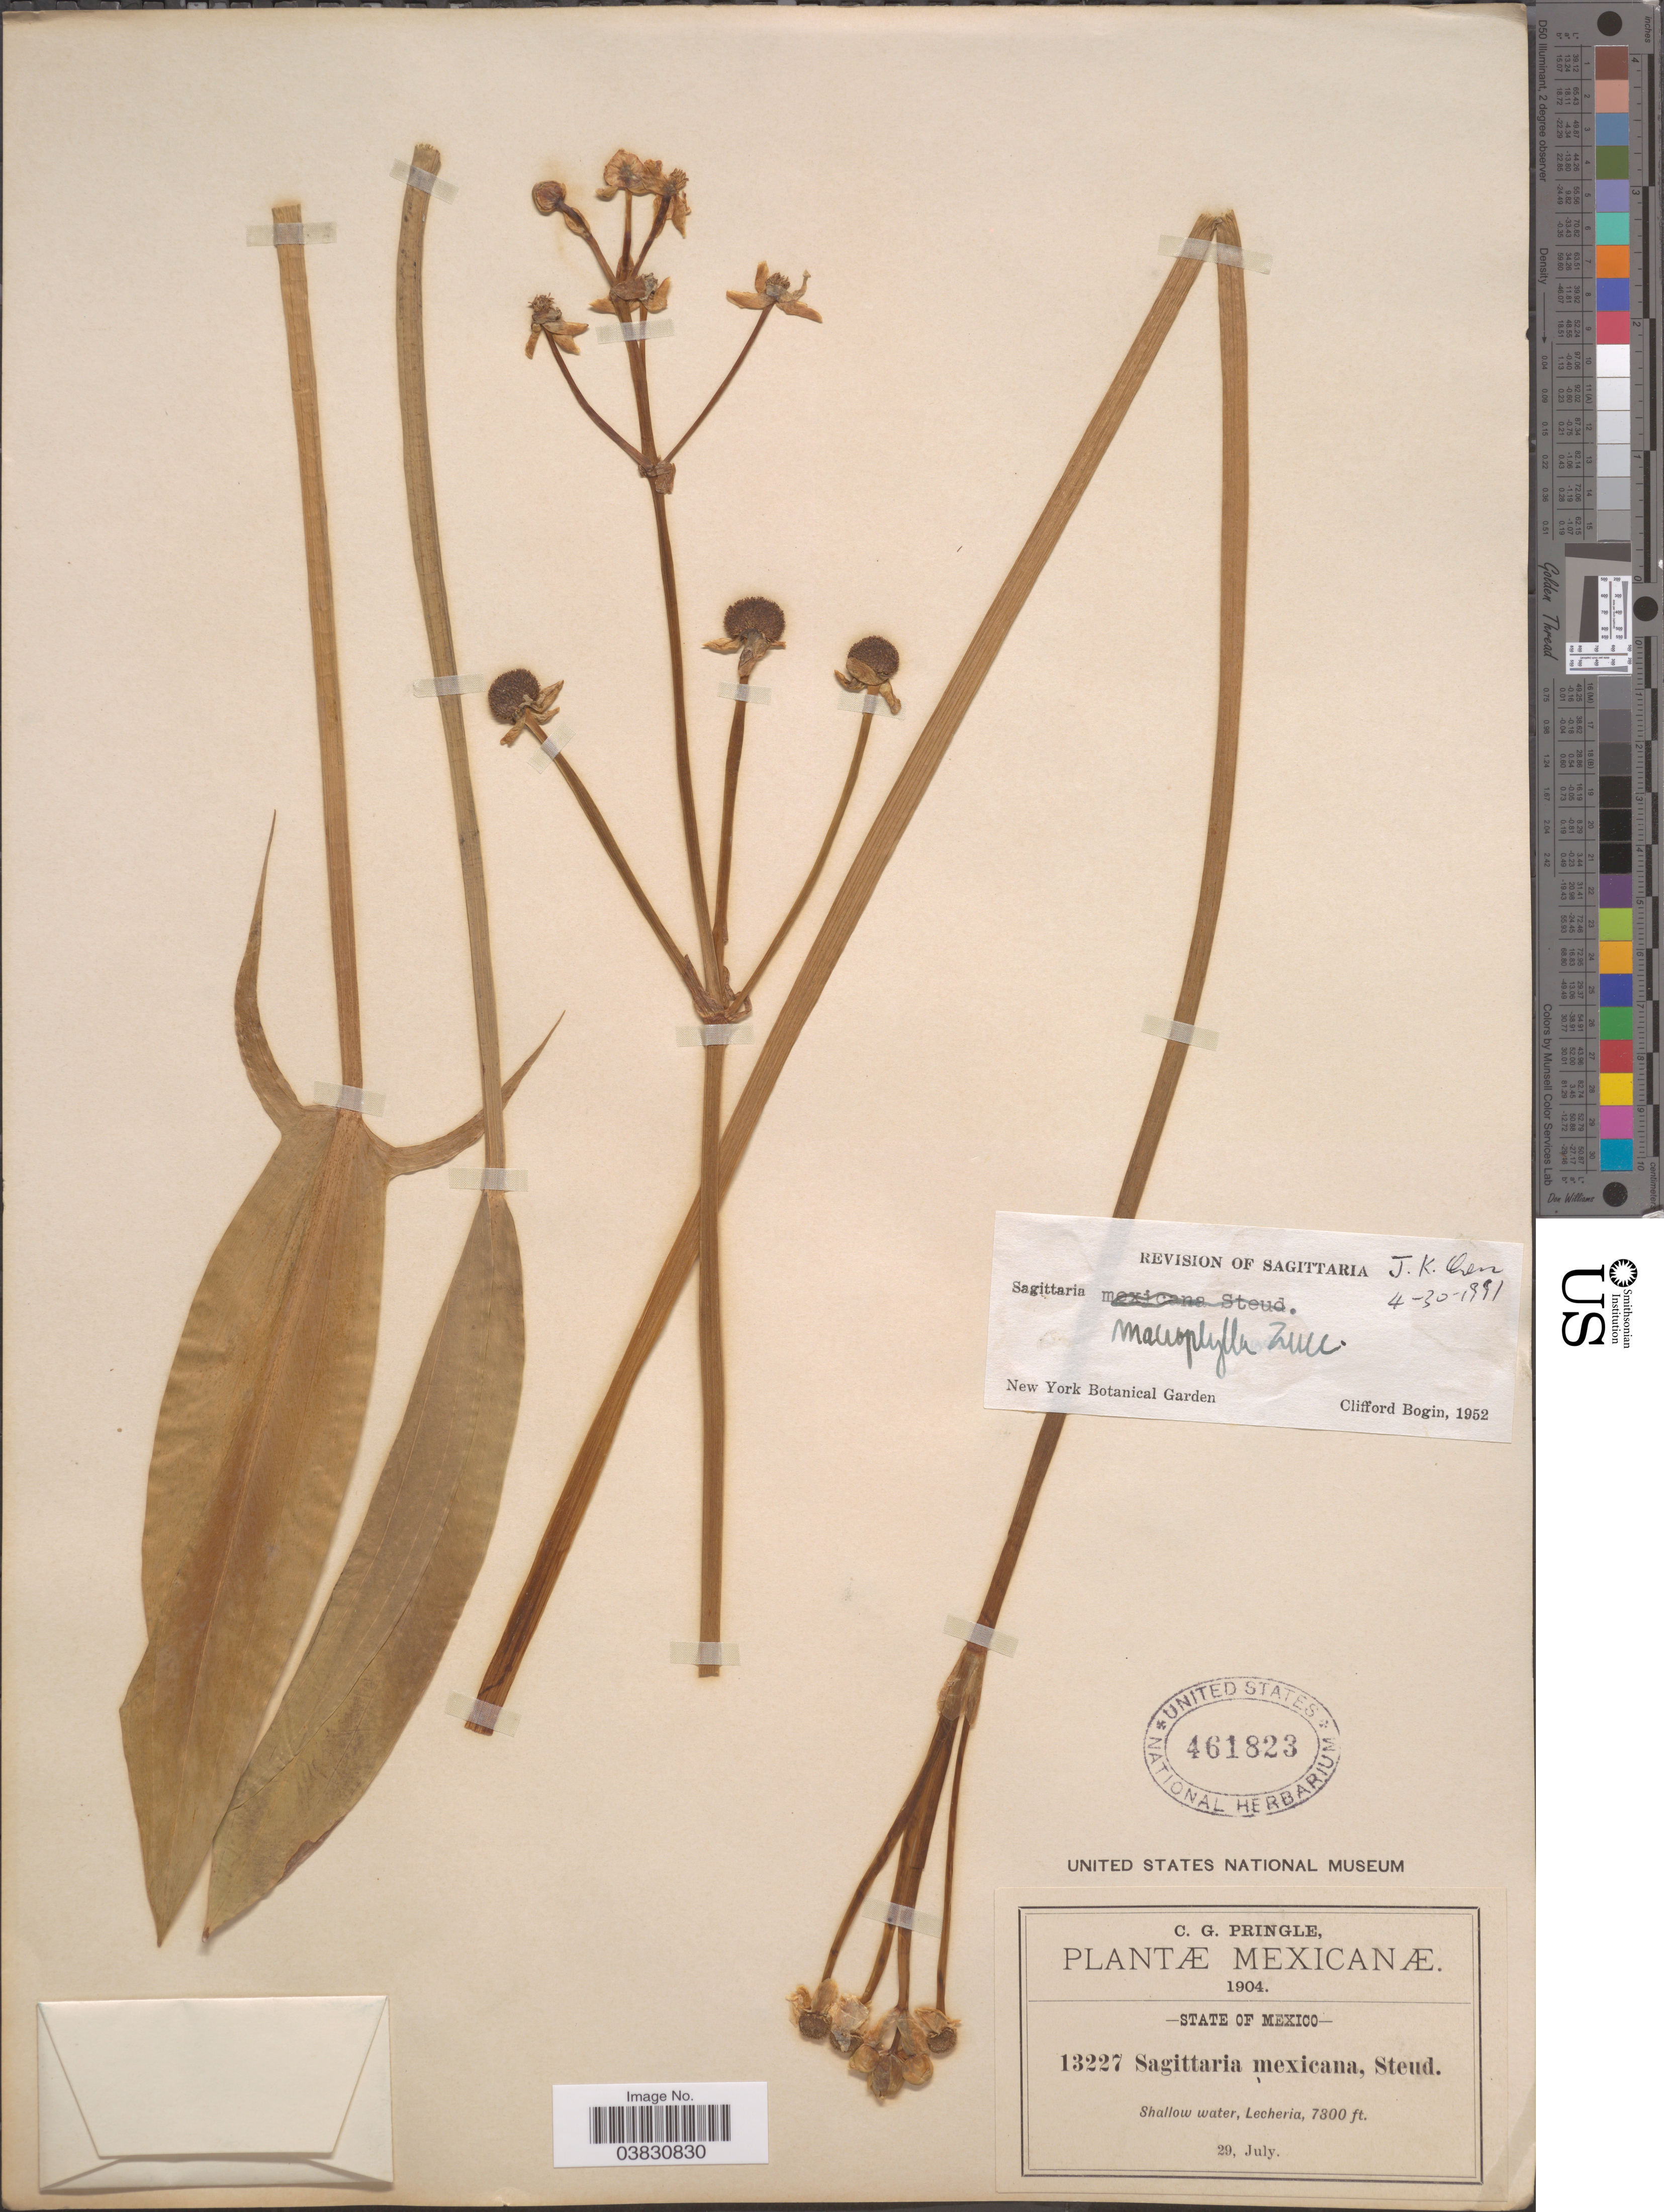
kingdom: Plantae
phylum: Tracheophyta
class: Liliopsida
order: Alismatales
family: Alismataceae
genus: Sagittaria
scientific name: Sagittaria macrophylla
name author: Zucc.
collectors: C. Prinlge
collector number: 13227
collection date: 1904-07-29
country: Mexico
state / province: México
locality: Shallow water, Lecheria.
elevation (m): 2225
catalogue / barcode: US 461823